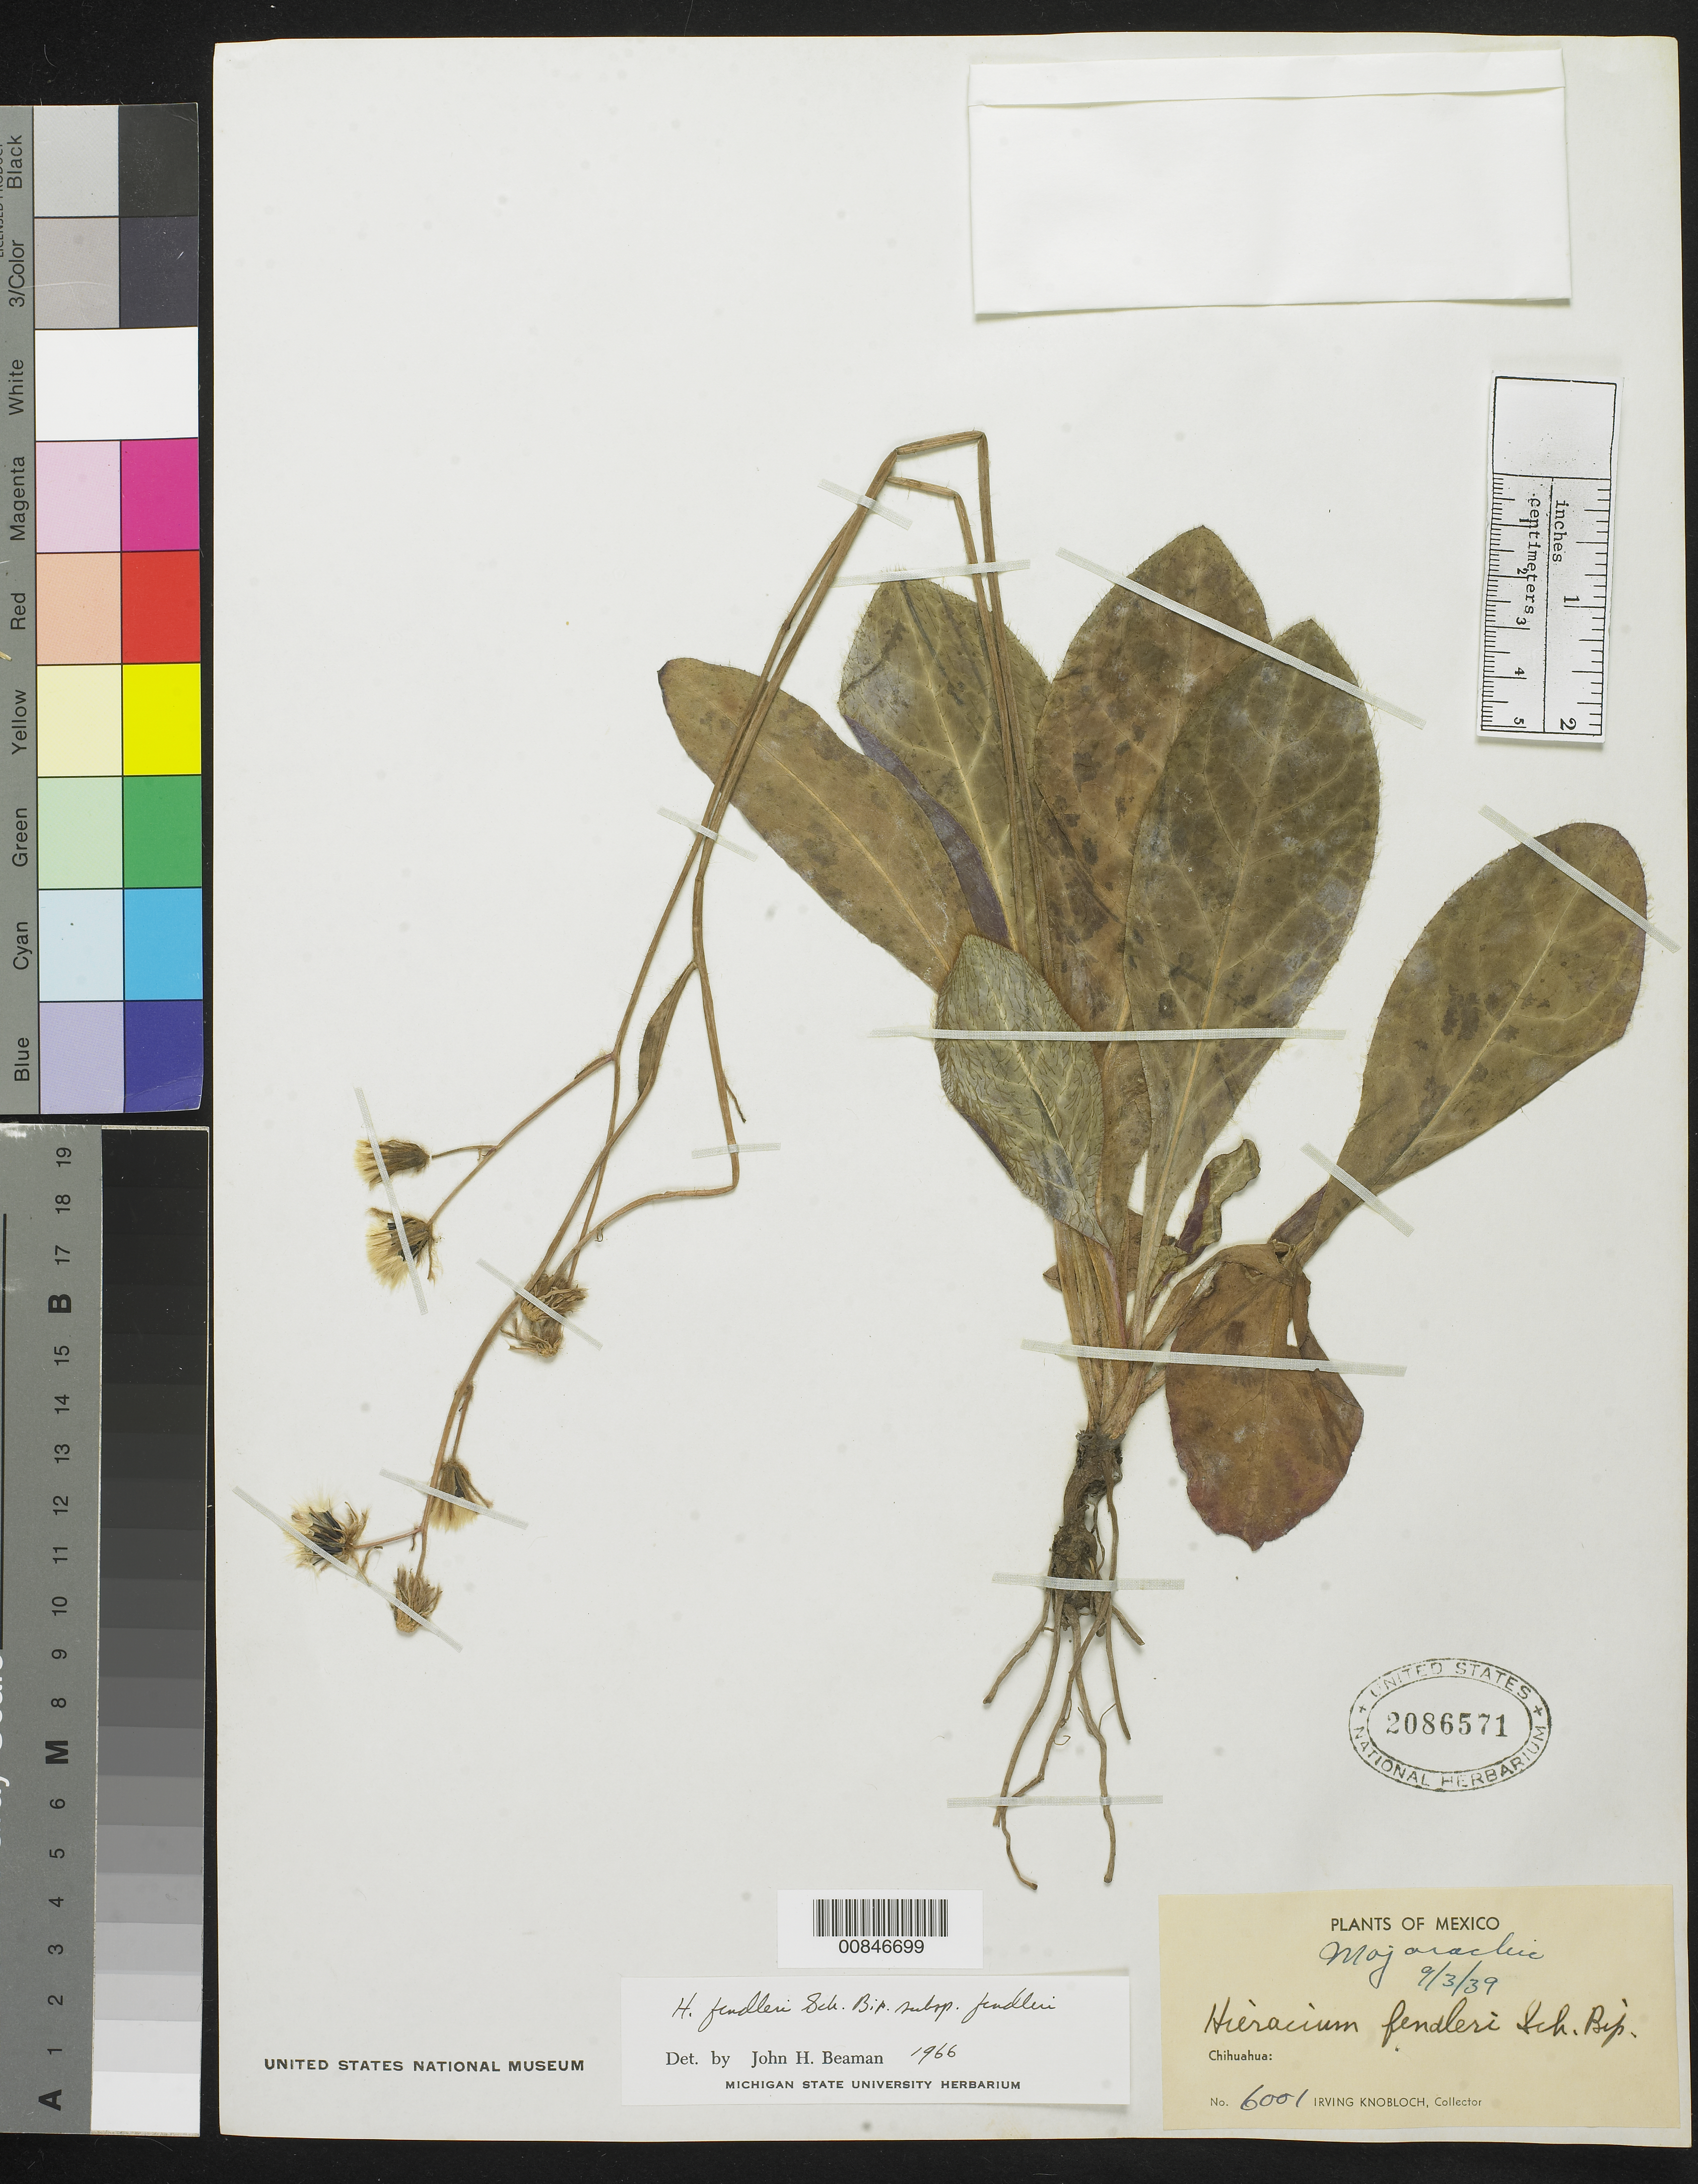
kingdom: Plantae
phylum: Tracheophyta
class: Magnoliopsida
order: Asterales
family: Asteraceae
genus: Hieracium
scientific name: Hieracium fendleri subsp. fendleri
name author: Sch. Bip.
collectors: I. W. Knobloch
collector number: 6001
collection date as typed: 03 Sep 1939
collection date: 1939-09-03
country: Mexico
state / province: Chihuahua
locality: Mojarachic, Chihuahua.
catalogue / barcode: US 2086571